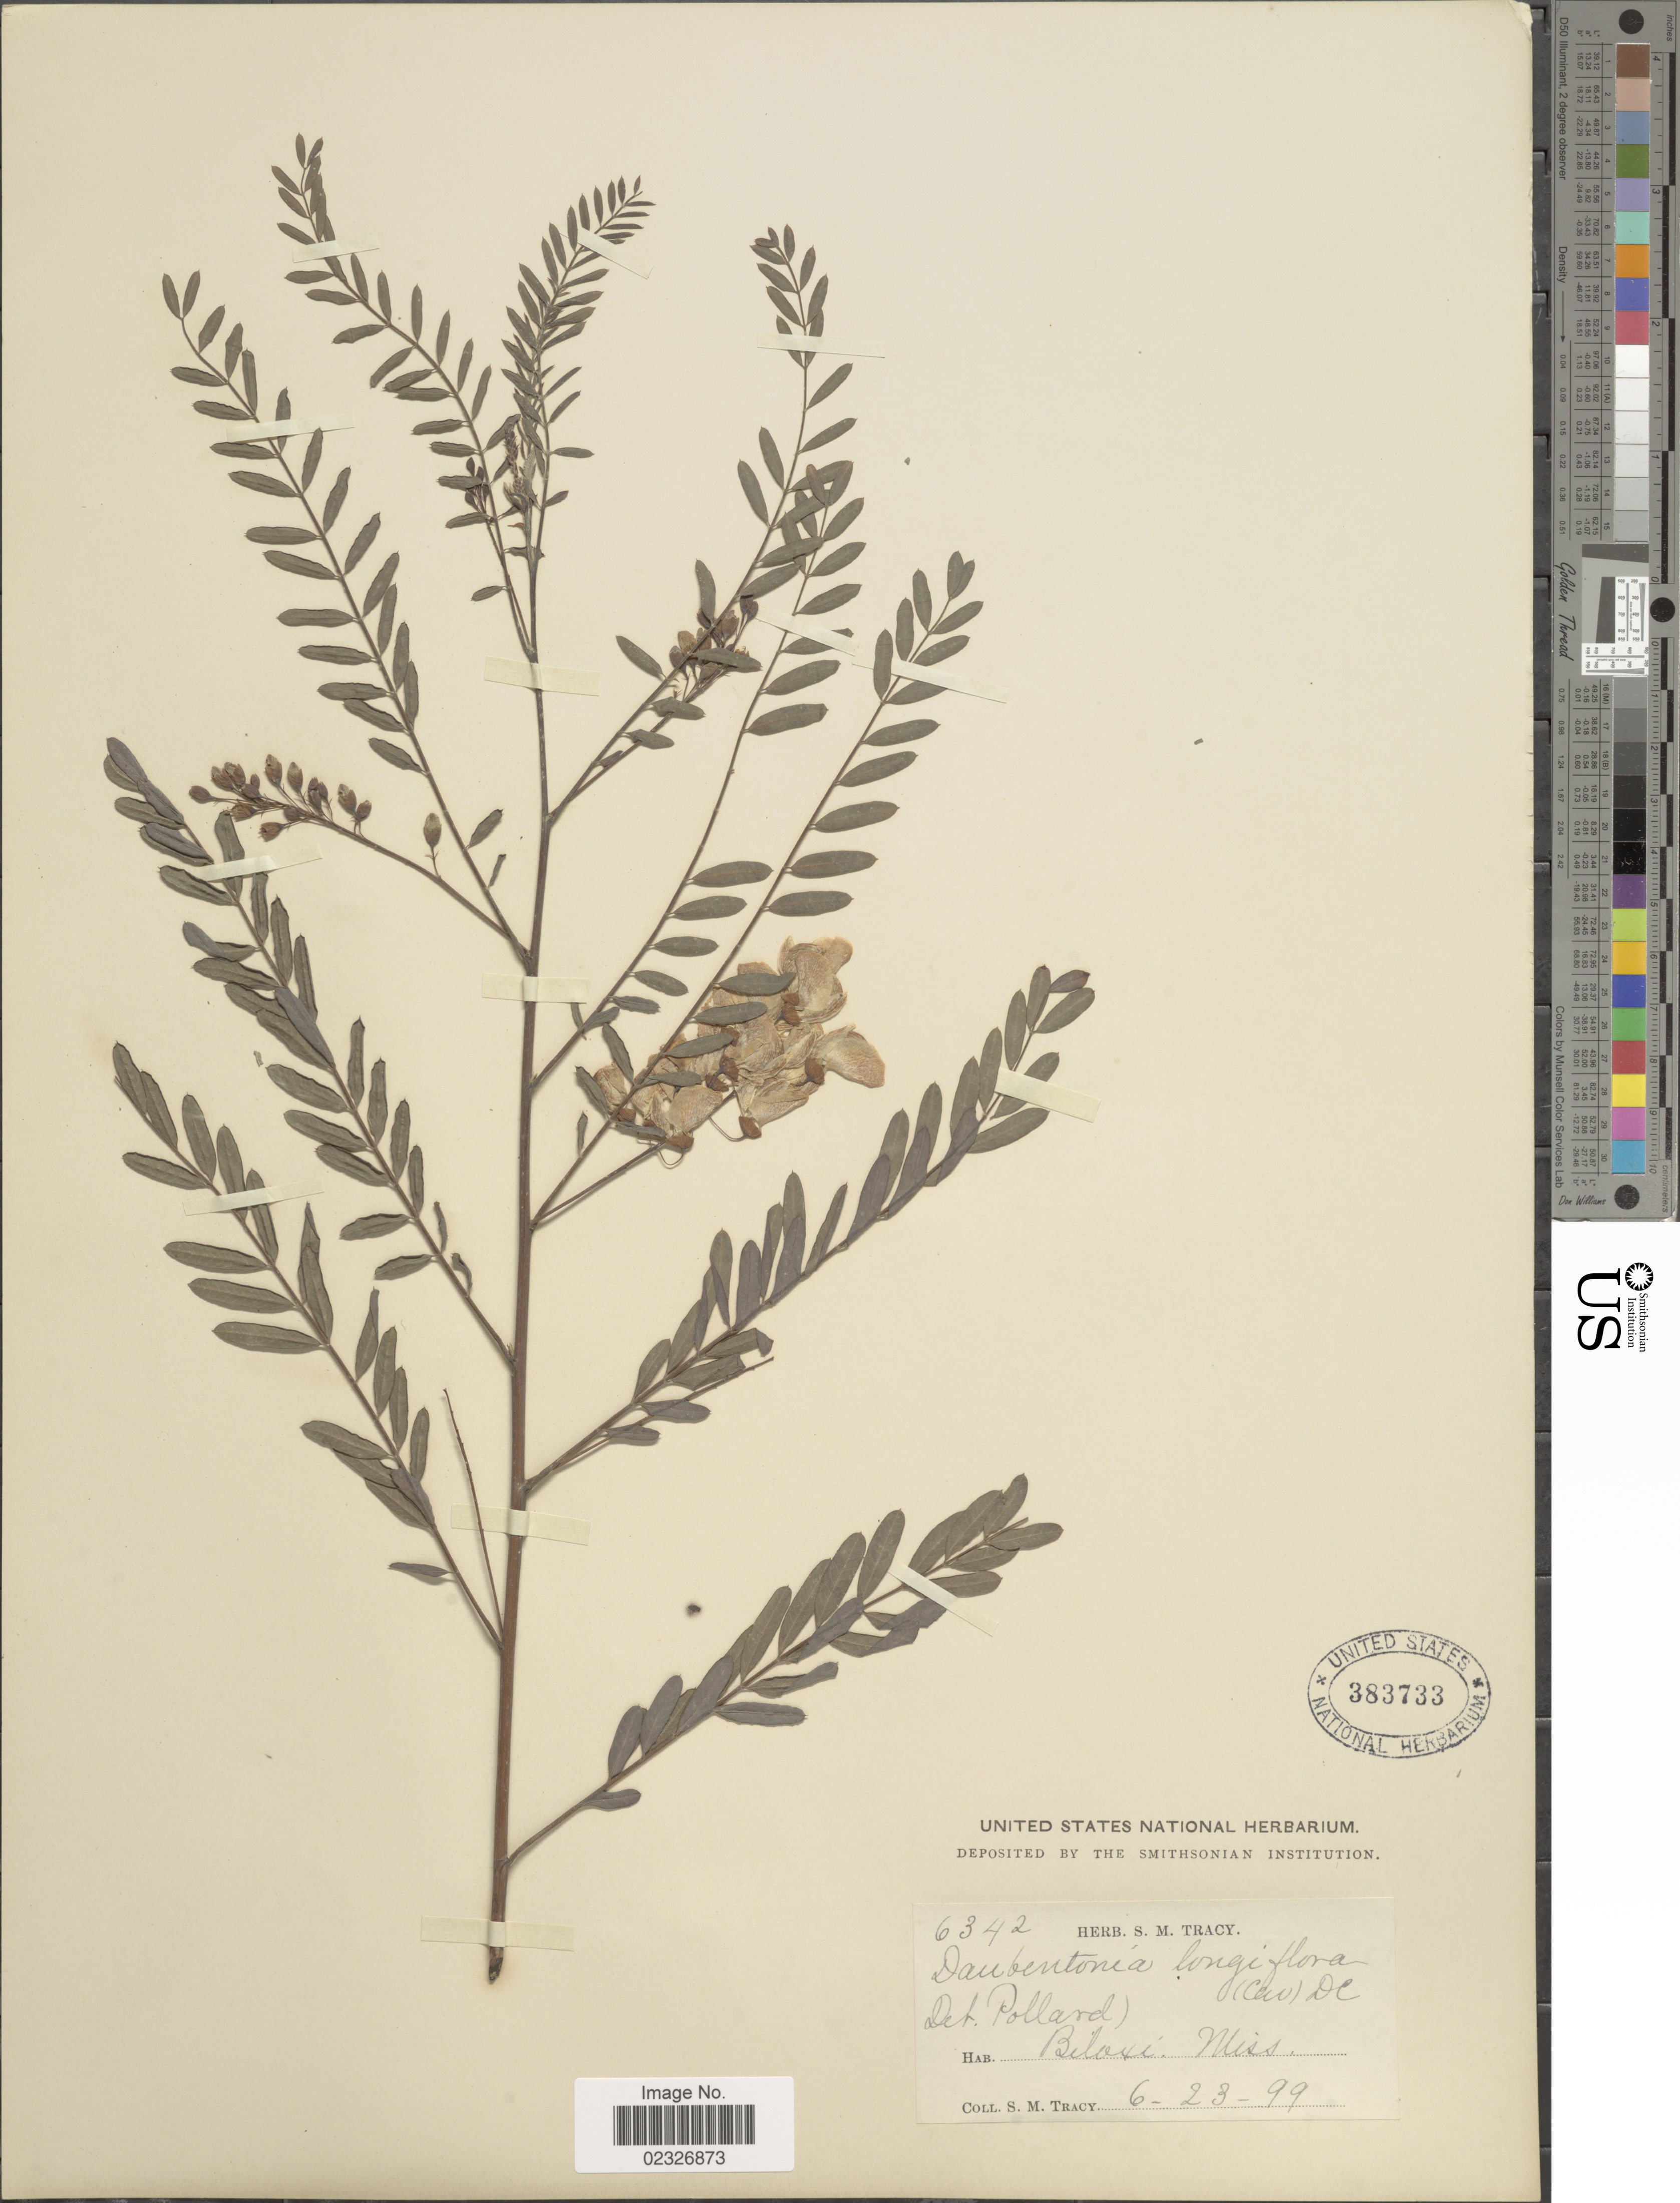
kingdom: Plantae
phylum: Tracheophyta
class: Magnoliopsida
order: Fabales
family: Fabaceae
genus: Sesbania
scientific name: Sesbania drummondii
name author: (Rydb.) Cory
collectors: S. M. Tracy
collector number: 6342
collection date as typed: Transcribed d/m/y: 23/6/99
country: United States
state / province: Mississippi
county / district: Harrison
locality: Biloxi, Miss.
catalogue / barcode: US 383733